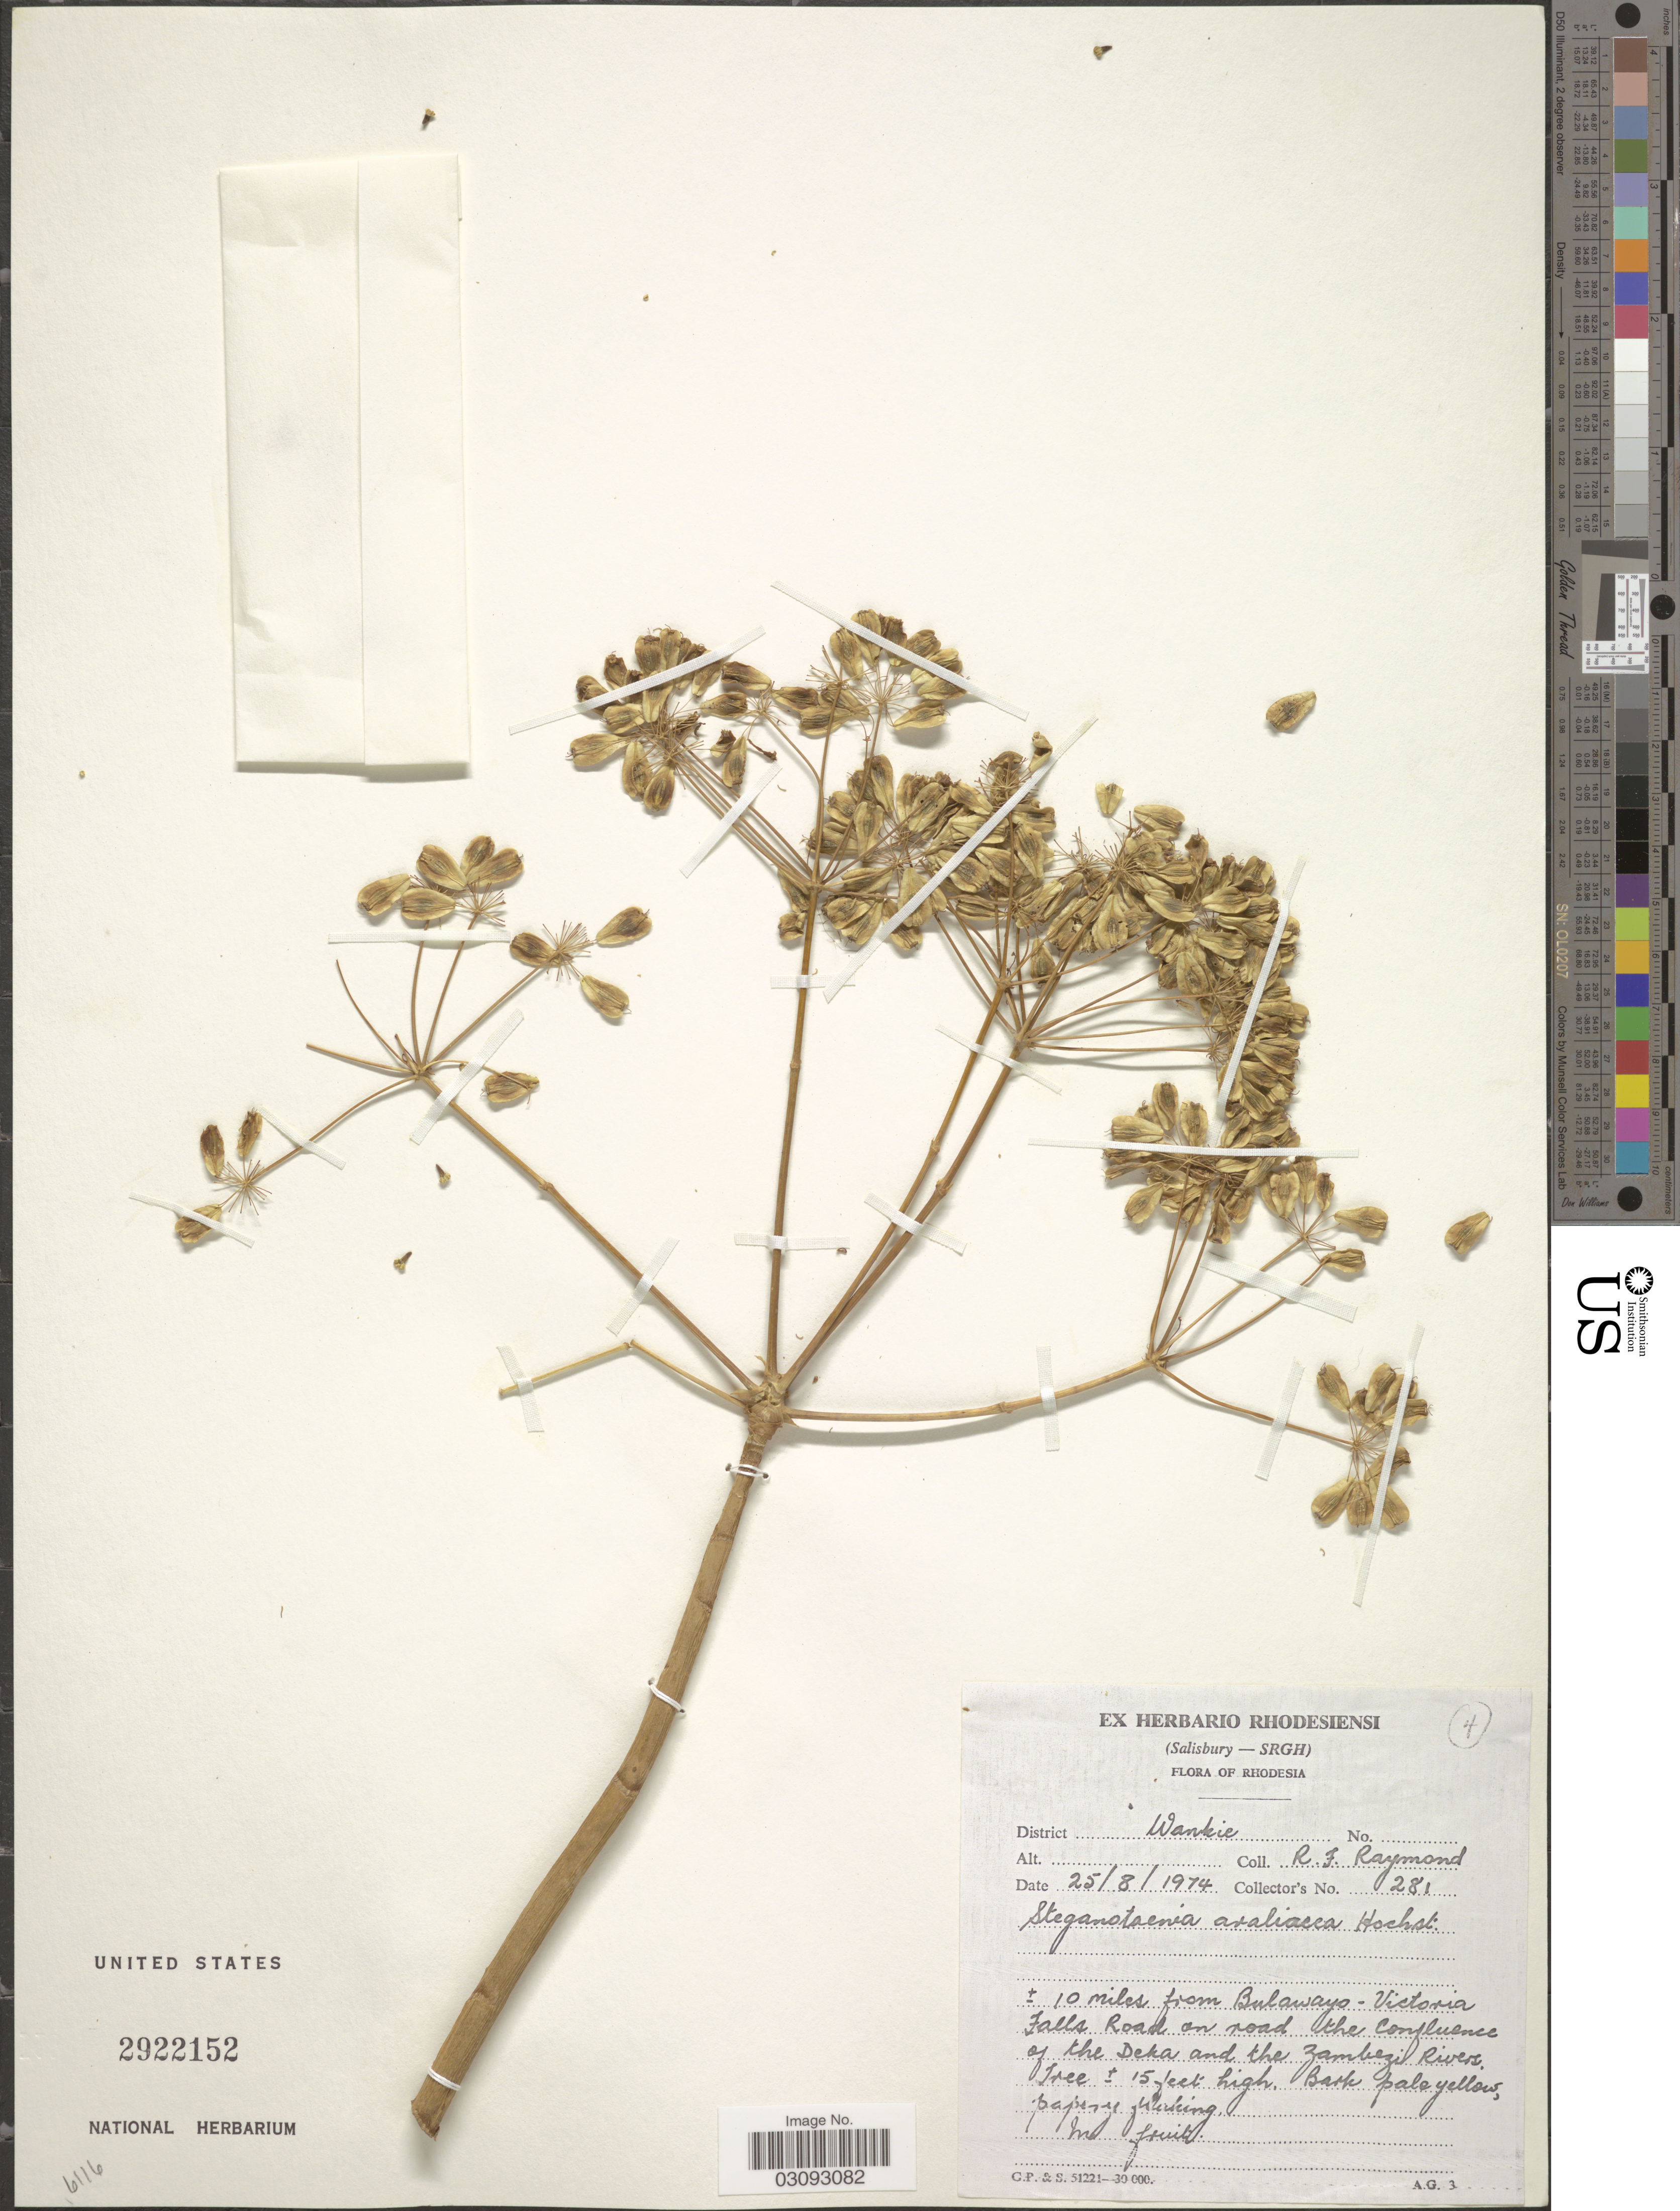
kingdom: Plantae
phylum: Tracheophyta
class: Magnoliopsida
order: Apiales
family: Apiaceae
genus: Peucedanum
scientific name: Peucedanum araliaceum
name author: (Hochst.) Benth. & Hook. f. ex Vatke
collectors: R. Raymond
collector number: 281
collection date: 1974-08-25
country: Zimbabwe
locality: Rhodesia. District Wankie. ± 10 miles from Bulawayo-Victoria Falls Road on road the Confluence of the Deka and the Zambezi Rivers.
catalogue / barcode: US 2922152